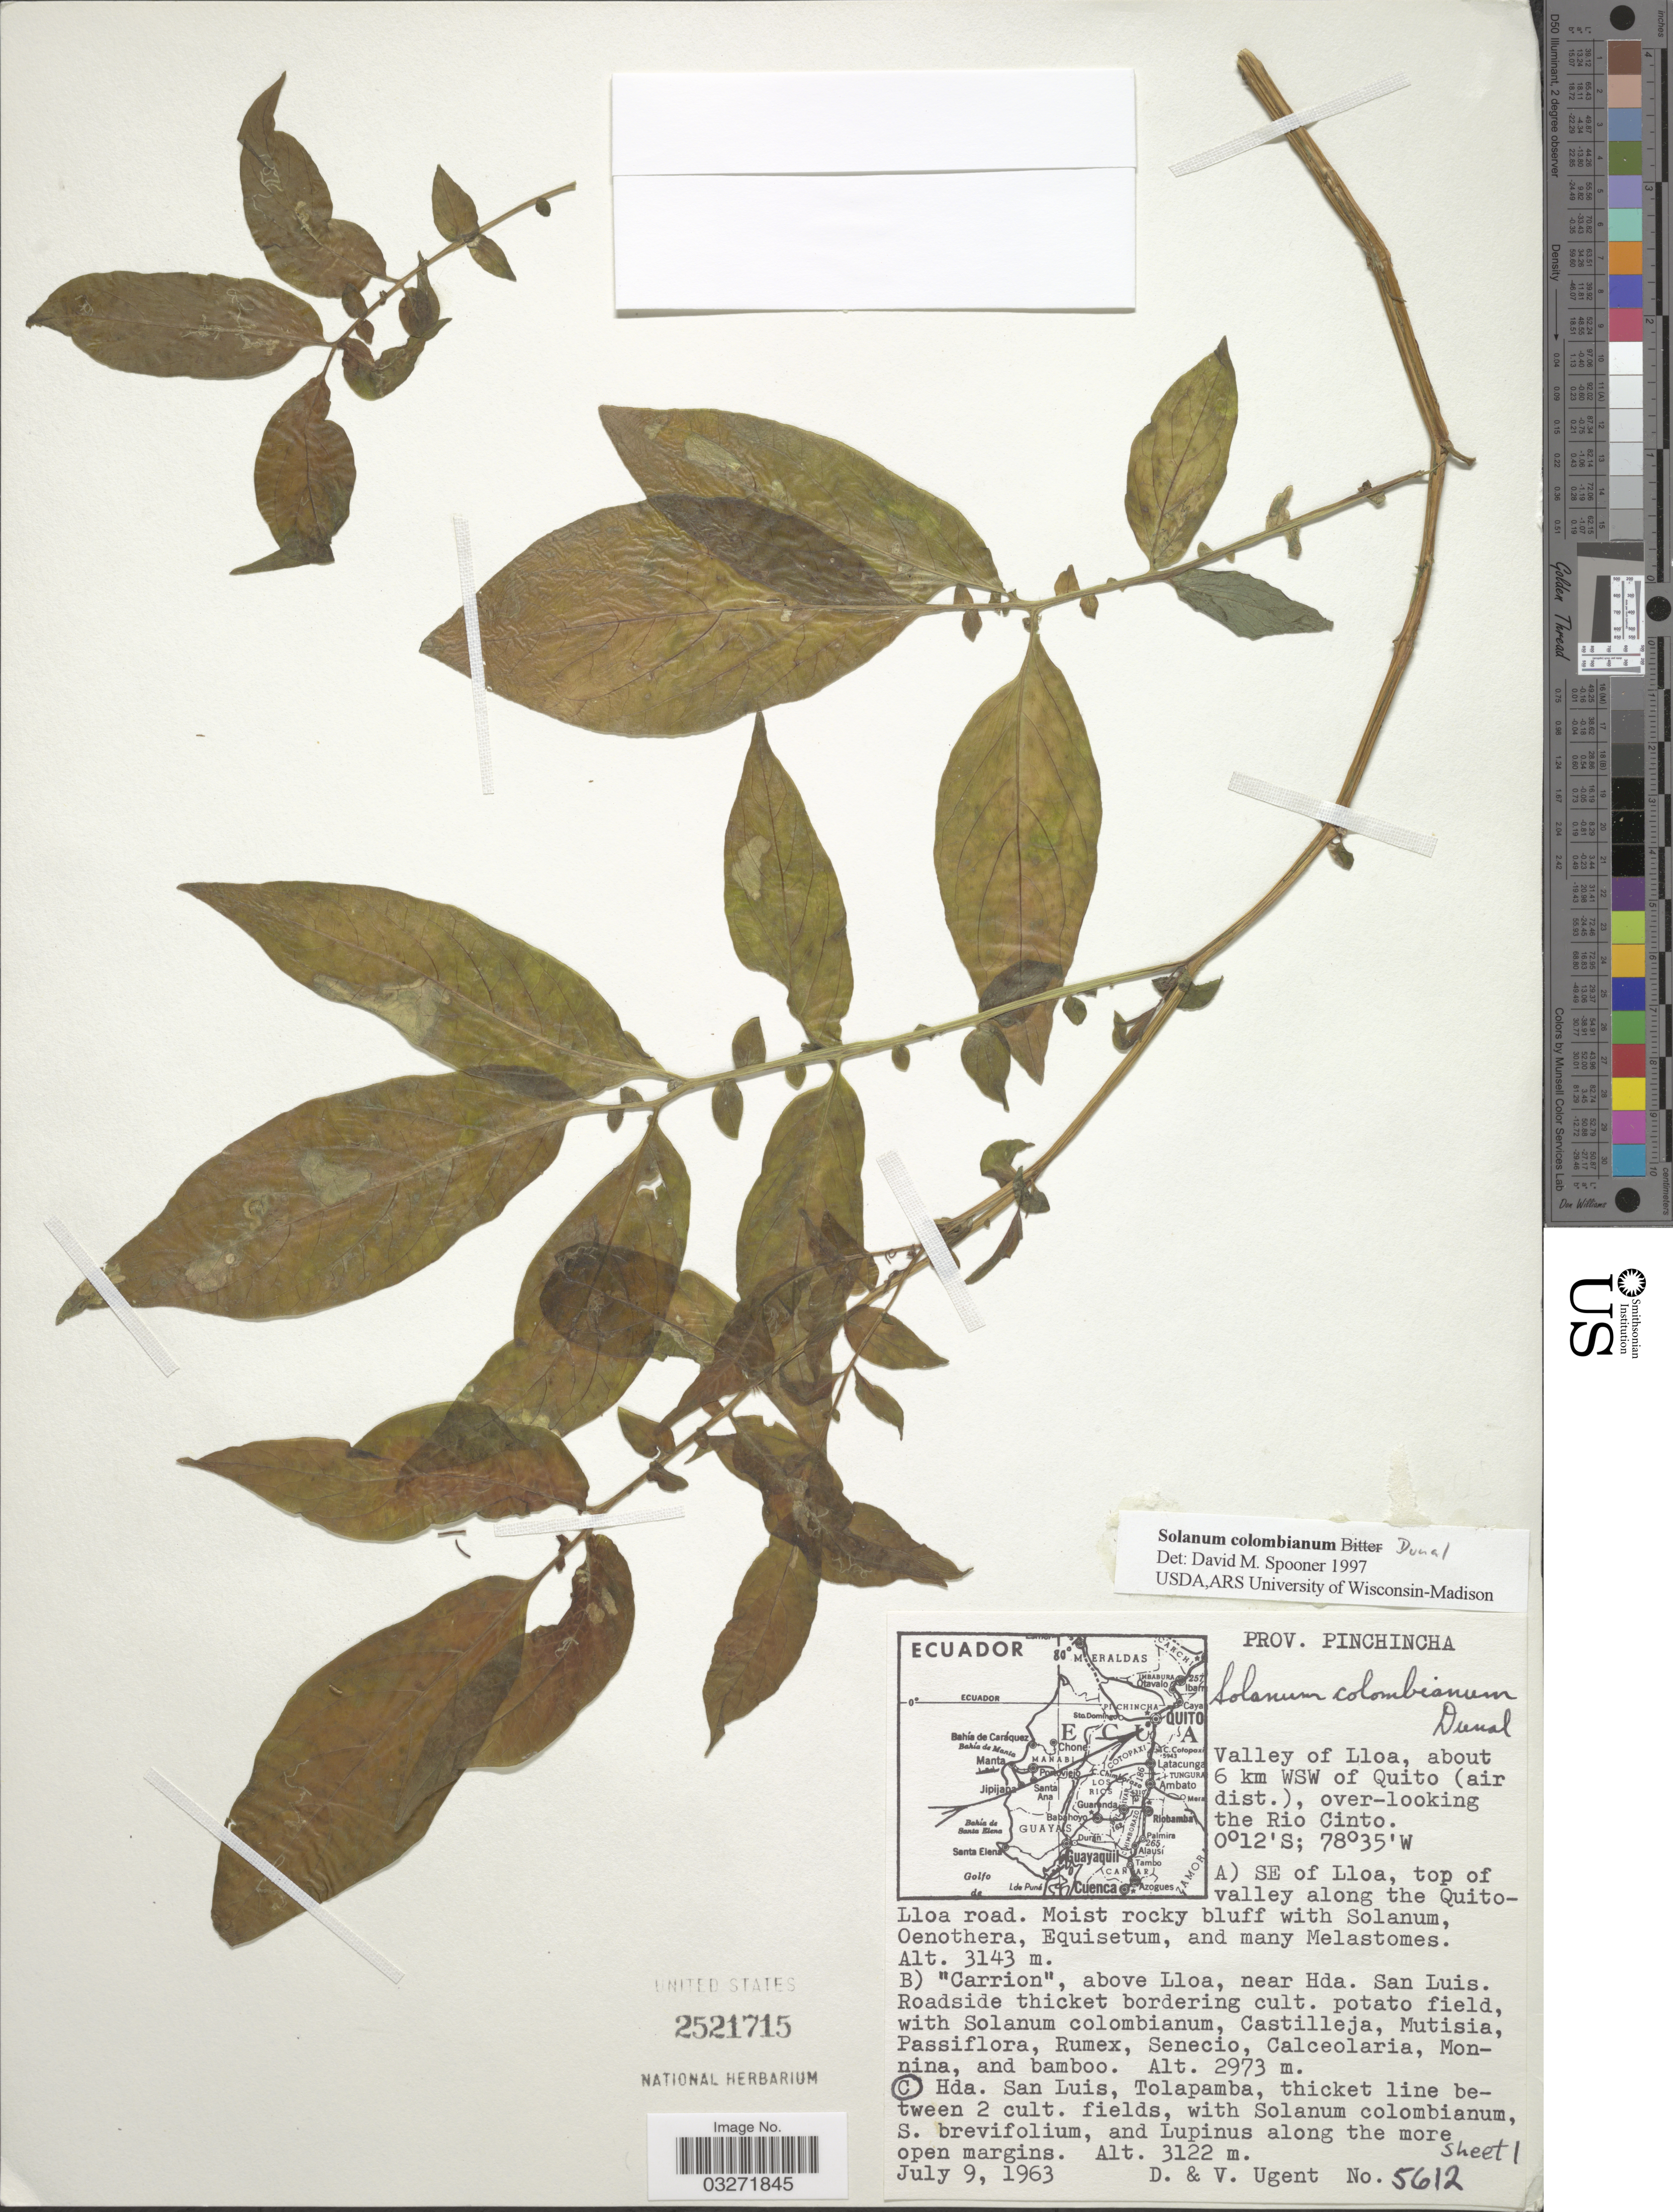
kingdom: Plantae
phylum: Tracheophyta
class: Magnoliopsida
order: Solanales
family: Solanaceae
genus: Solanum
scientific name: Solanum colombianum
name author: Dunal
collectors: D. Ugent & V. Ugent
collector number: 5612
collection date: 1963-07-09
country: Ecuador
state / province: Pichincha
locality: Valley of Lloa, about 6 km WSW of Quito (air dist.), over-looking the Rio Cinto. Hda. San Luis, Tolapamba, thicket line between 2 cult. fields.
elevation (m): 3122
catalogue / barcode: US 2521715